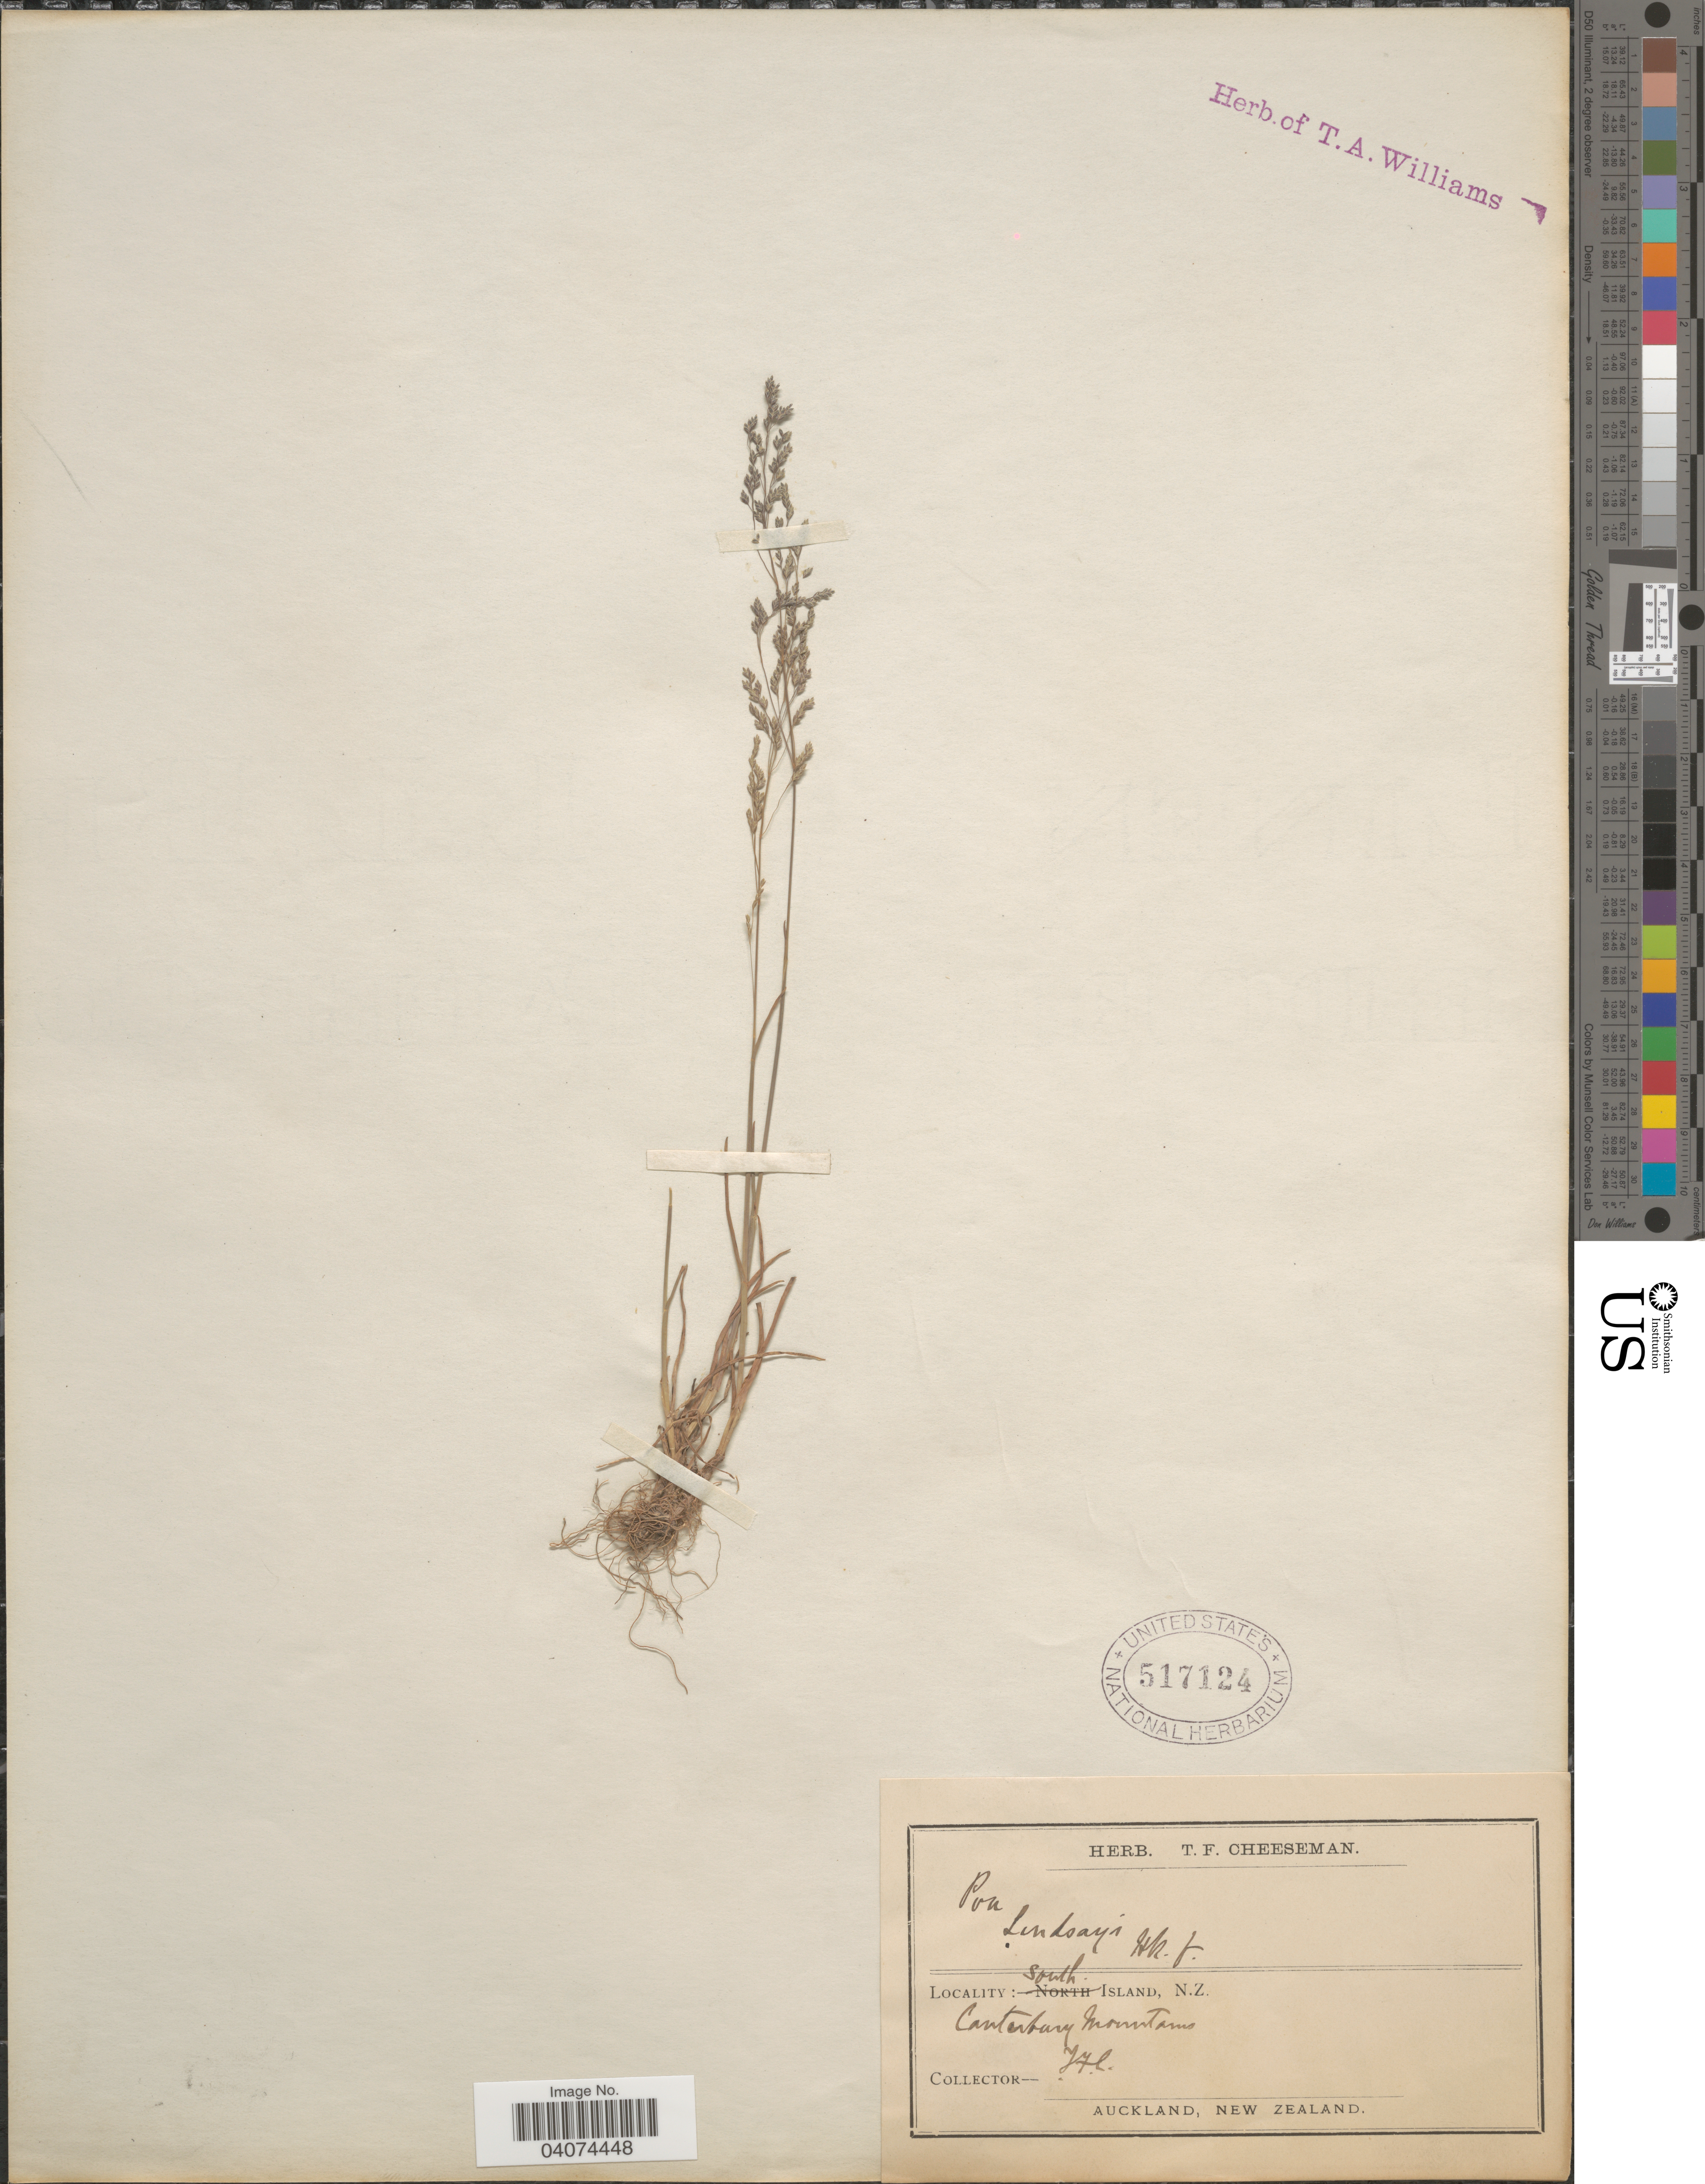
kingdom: Plantae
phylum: Tracheophyta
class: Liliopsida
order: Poales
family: Poaceae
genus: Poa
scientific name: Poa lindsayi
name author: Hook. f.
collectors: T. F. Cheeseman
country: New Zealand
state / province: Canterbury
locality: South Island. Canterbury Mountains.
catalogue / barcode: US 517124